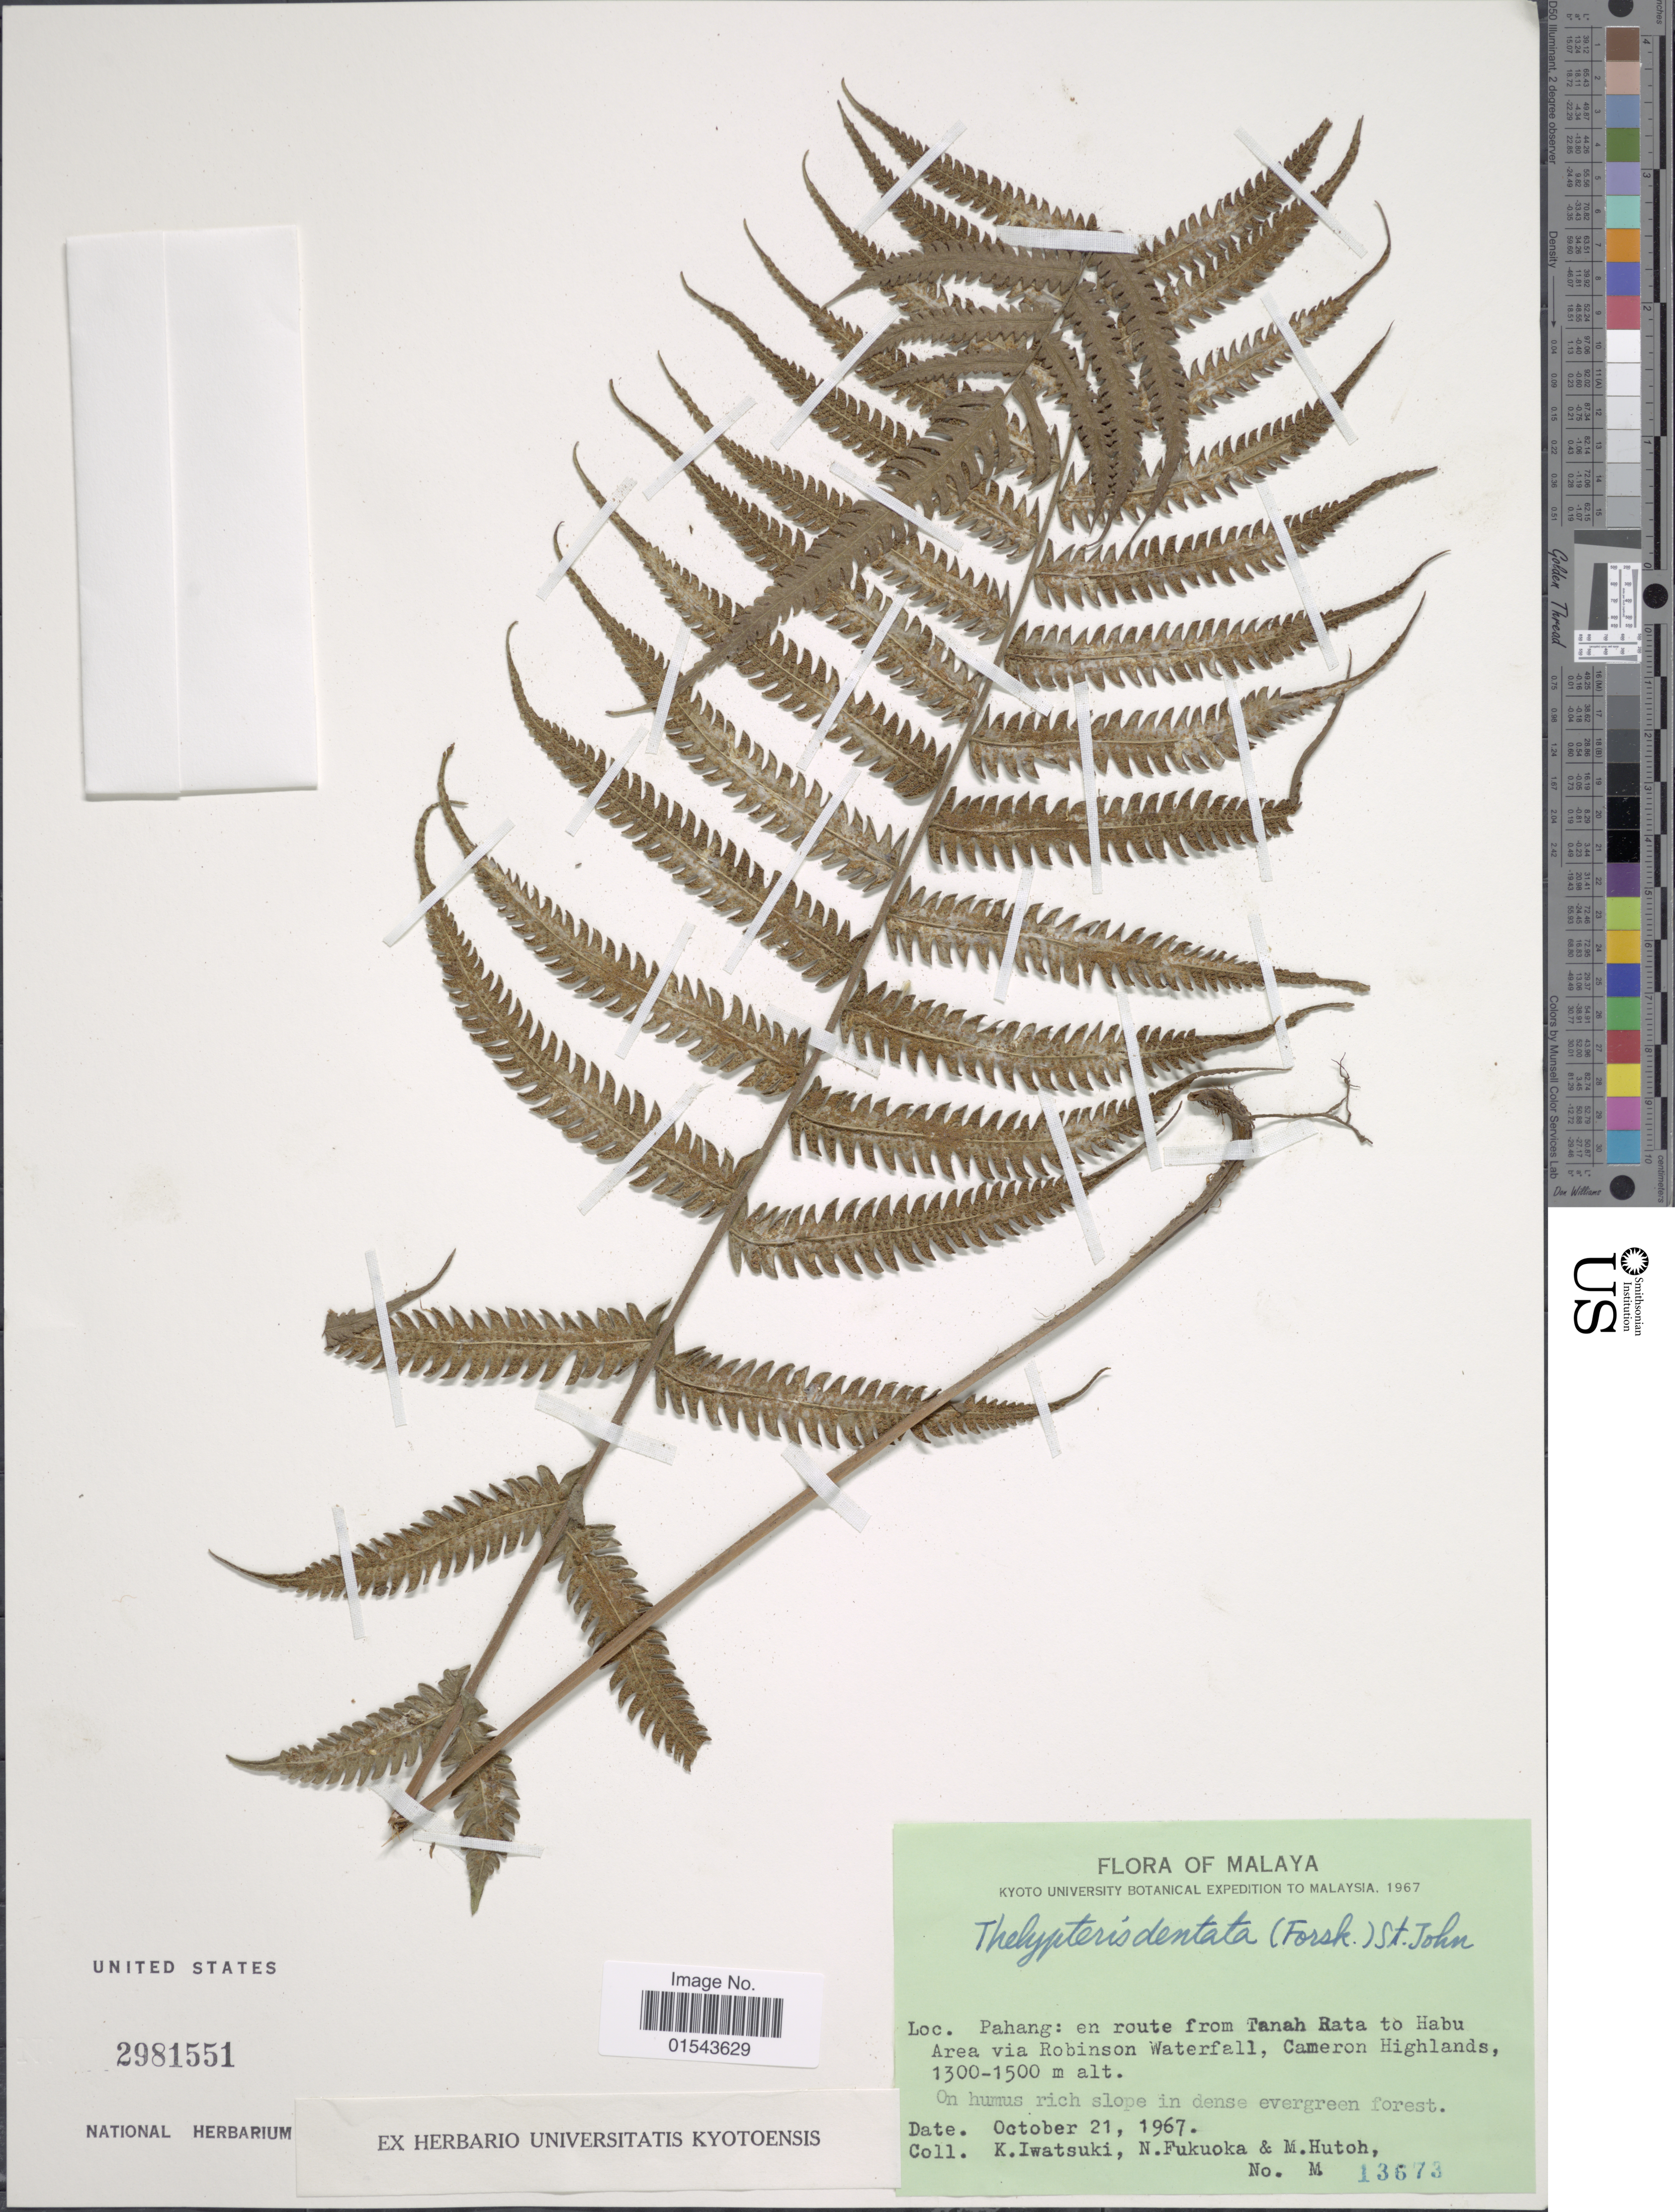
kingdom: Plantae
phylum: Tracheophyta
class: Polypodiopsida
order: Polypodiales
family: Thelypteridaceae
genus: Christella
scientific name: Christella dentata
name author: (Forssk.) Brownsey & Jermy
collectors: K. Iwatsuki, N. Fukuoka & M. Hutoh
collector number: M 13673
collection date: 1967-10-21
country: Malaysia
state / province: Pahang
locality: Pahang: en route from Tanah Rata to Habu Area via Robinson Waterfall, Cameron Highlands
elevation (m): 1300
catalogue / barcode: US 2981551